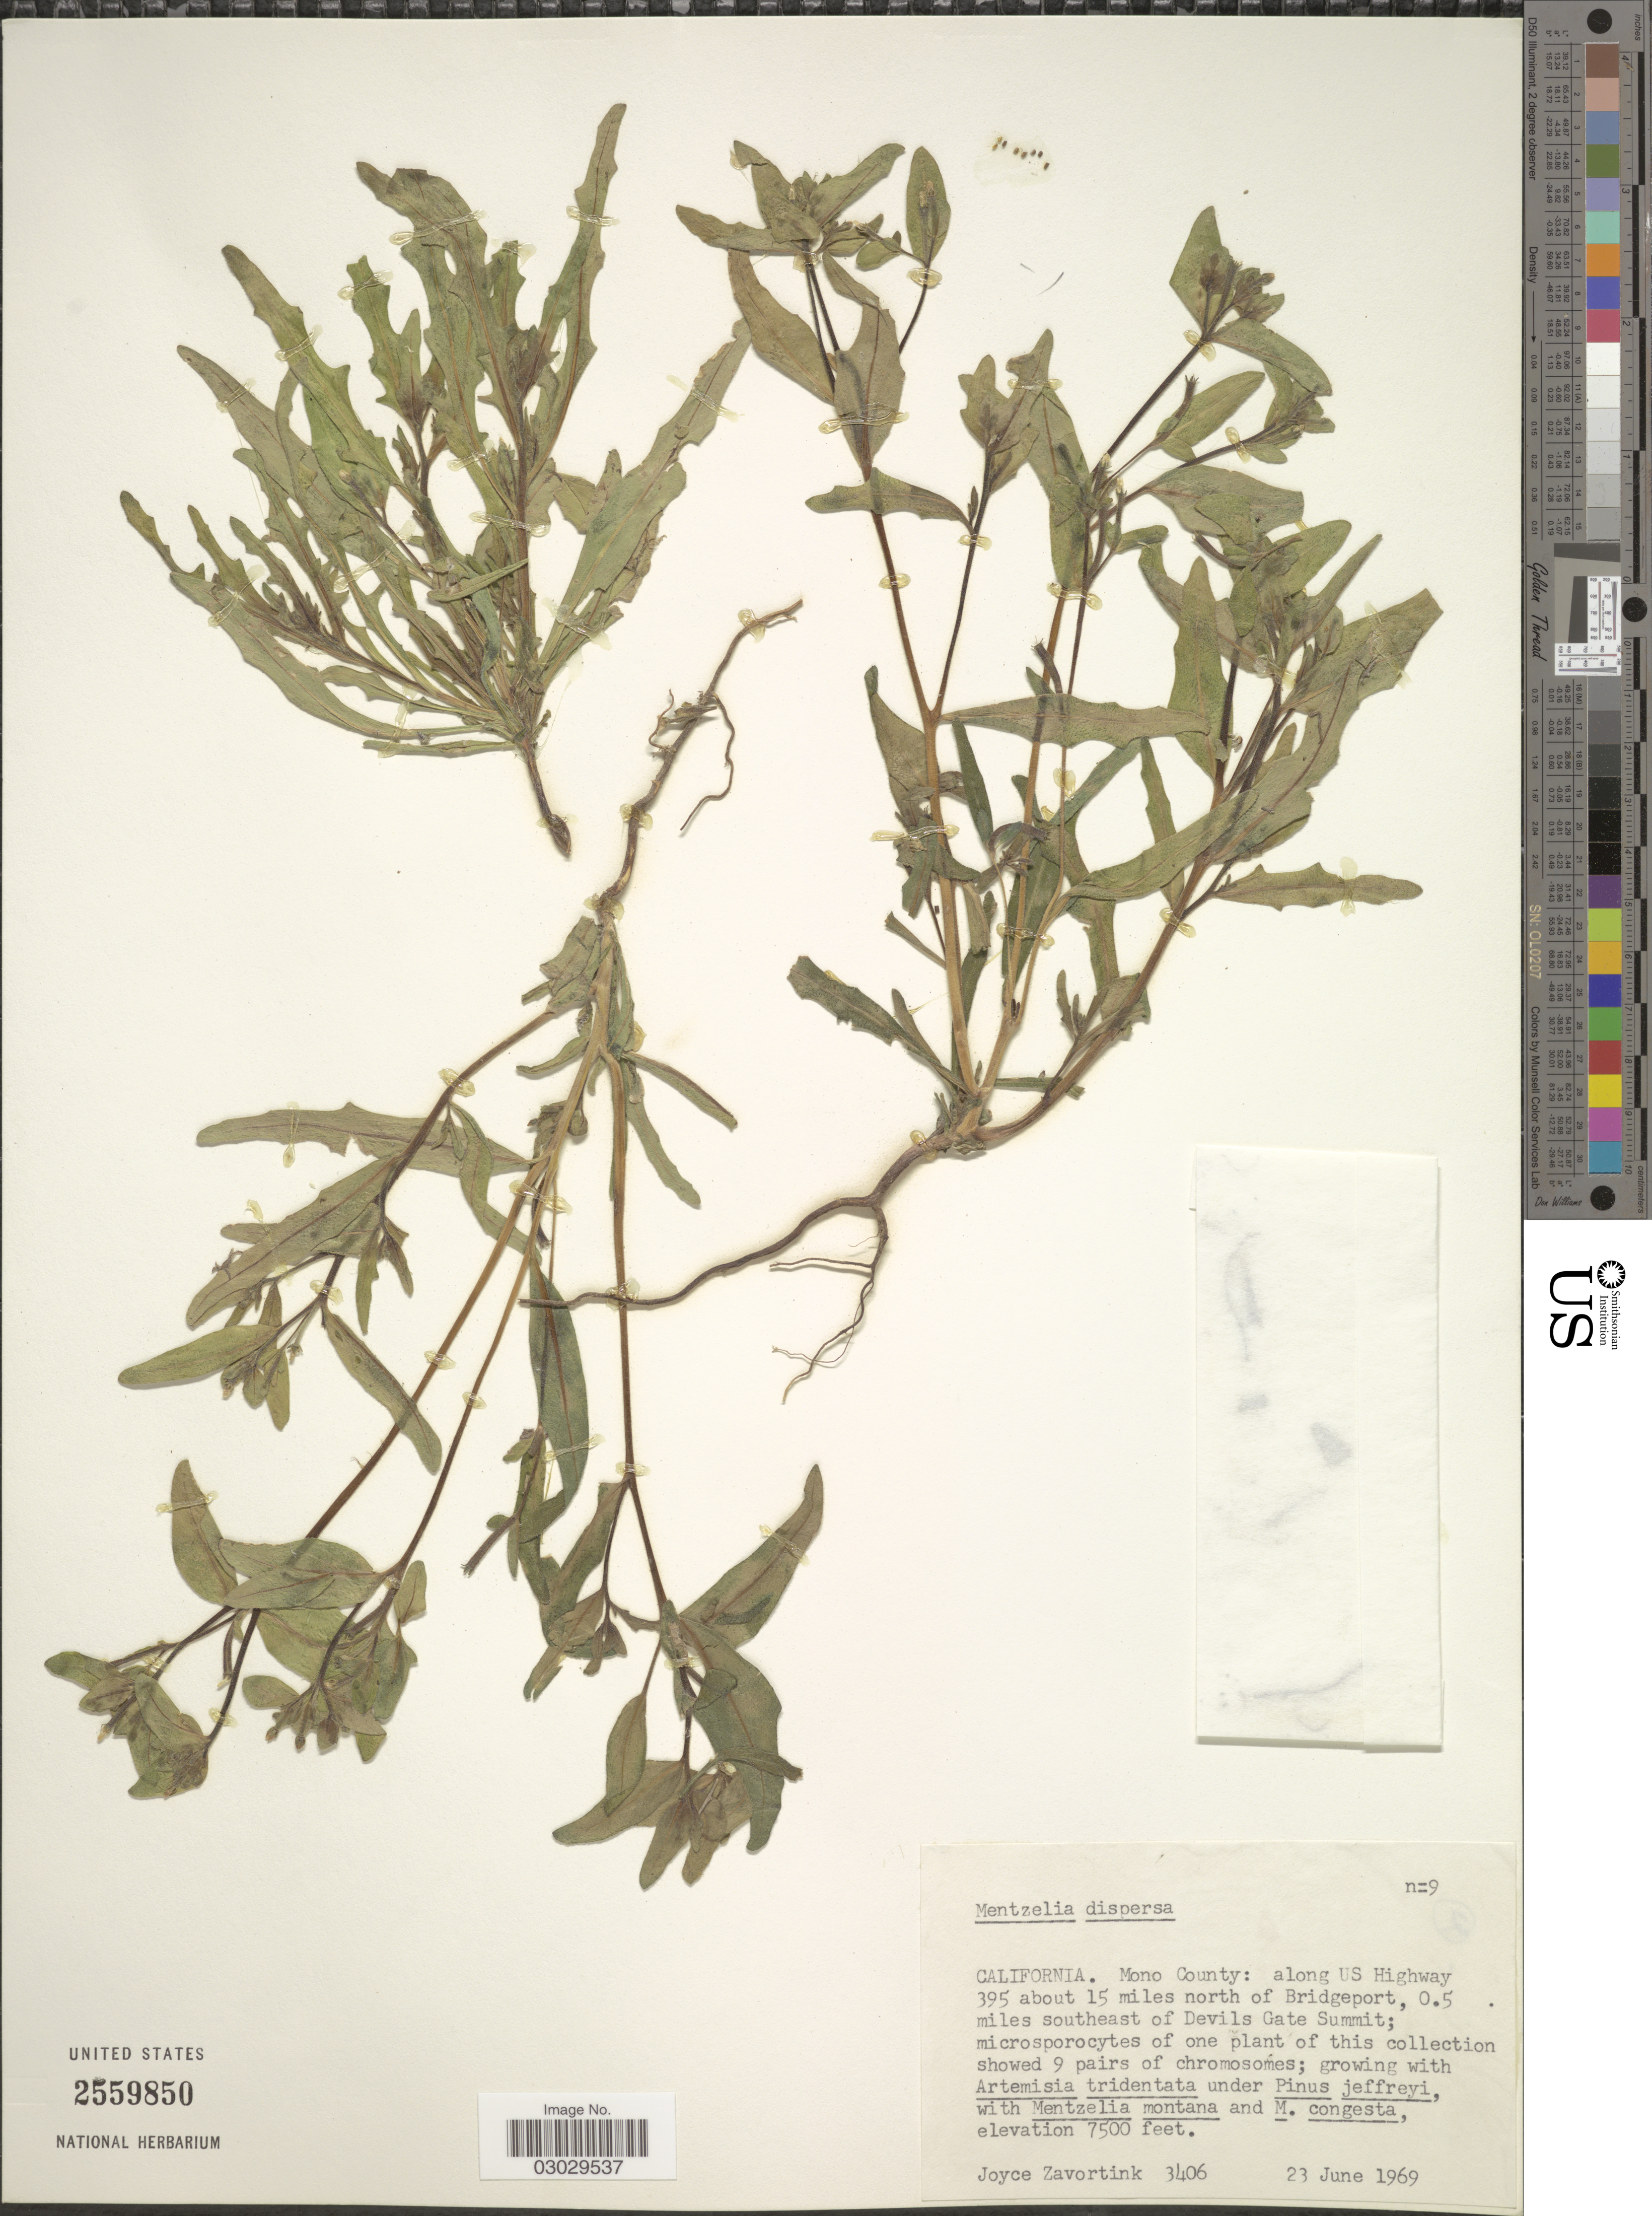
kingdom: Plantae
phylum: Tracheophyta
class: Magnoliopsida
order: Cornales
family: Loasaceae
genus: Mentzelia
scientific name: Mentzelia dispersa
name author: S. Watson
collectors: J. Zavortink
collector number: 3406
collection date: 1969-06-23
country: United States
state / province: California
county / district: Mono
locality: Mono County: along US Highway 395 about 15 miles north of Bridgeport, 0.5 miles southeast of Devils Gate Summit.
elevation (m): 2286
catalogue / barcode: US 2559850